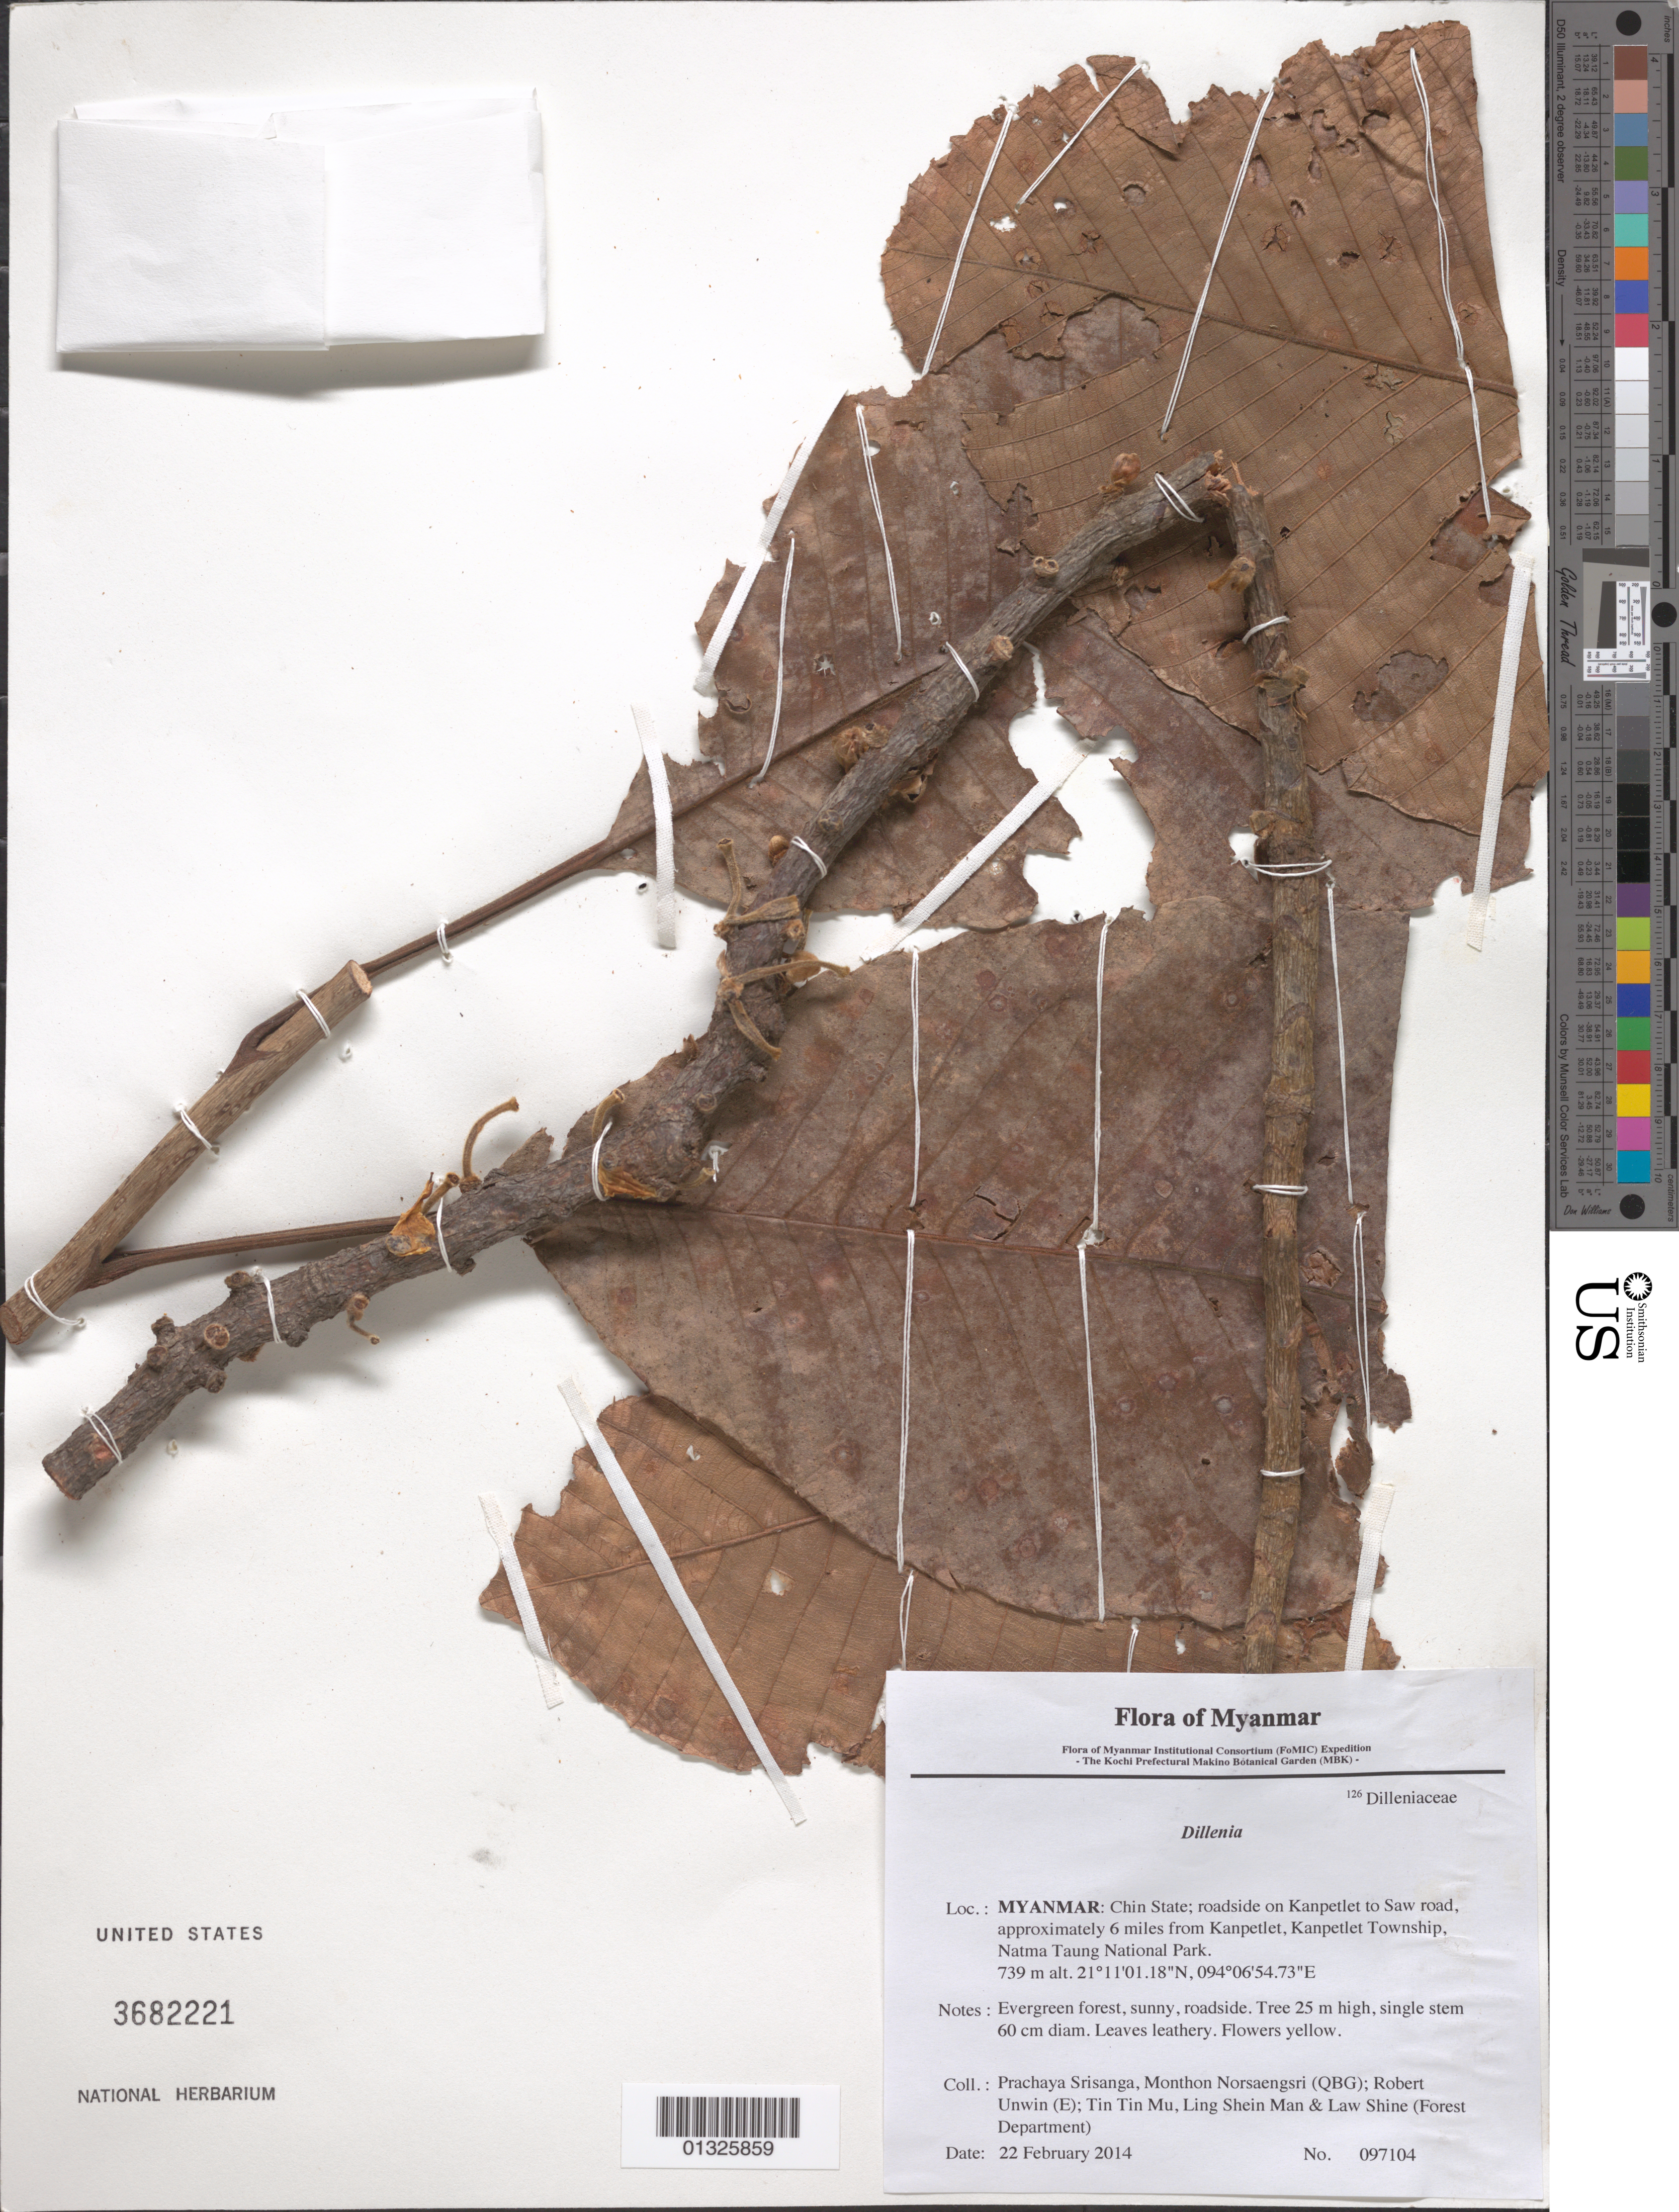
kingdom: Plantae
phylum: Tracheophyta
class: Magnoliopsida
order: Dilleniales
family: Dilleniaceae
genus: Dillenia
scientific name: Dillenia sp.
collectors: P. Srisanga, M. Norsaengsri, R. Unwin, Tin Tin Mu, Ling Shein Man & L. Shine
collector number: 97104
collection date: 2014-02-22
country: Myanmar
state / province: Chin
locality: Roadside on Kanpetlet to Saw road, approximately 6 miles from Kanpetlet, Kanpetlet Township, Natma Taung National Park.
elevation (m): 739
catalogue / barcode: US 3682221